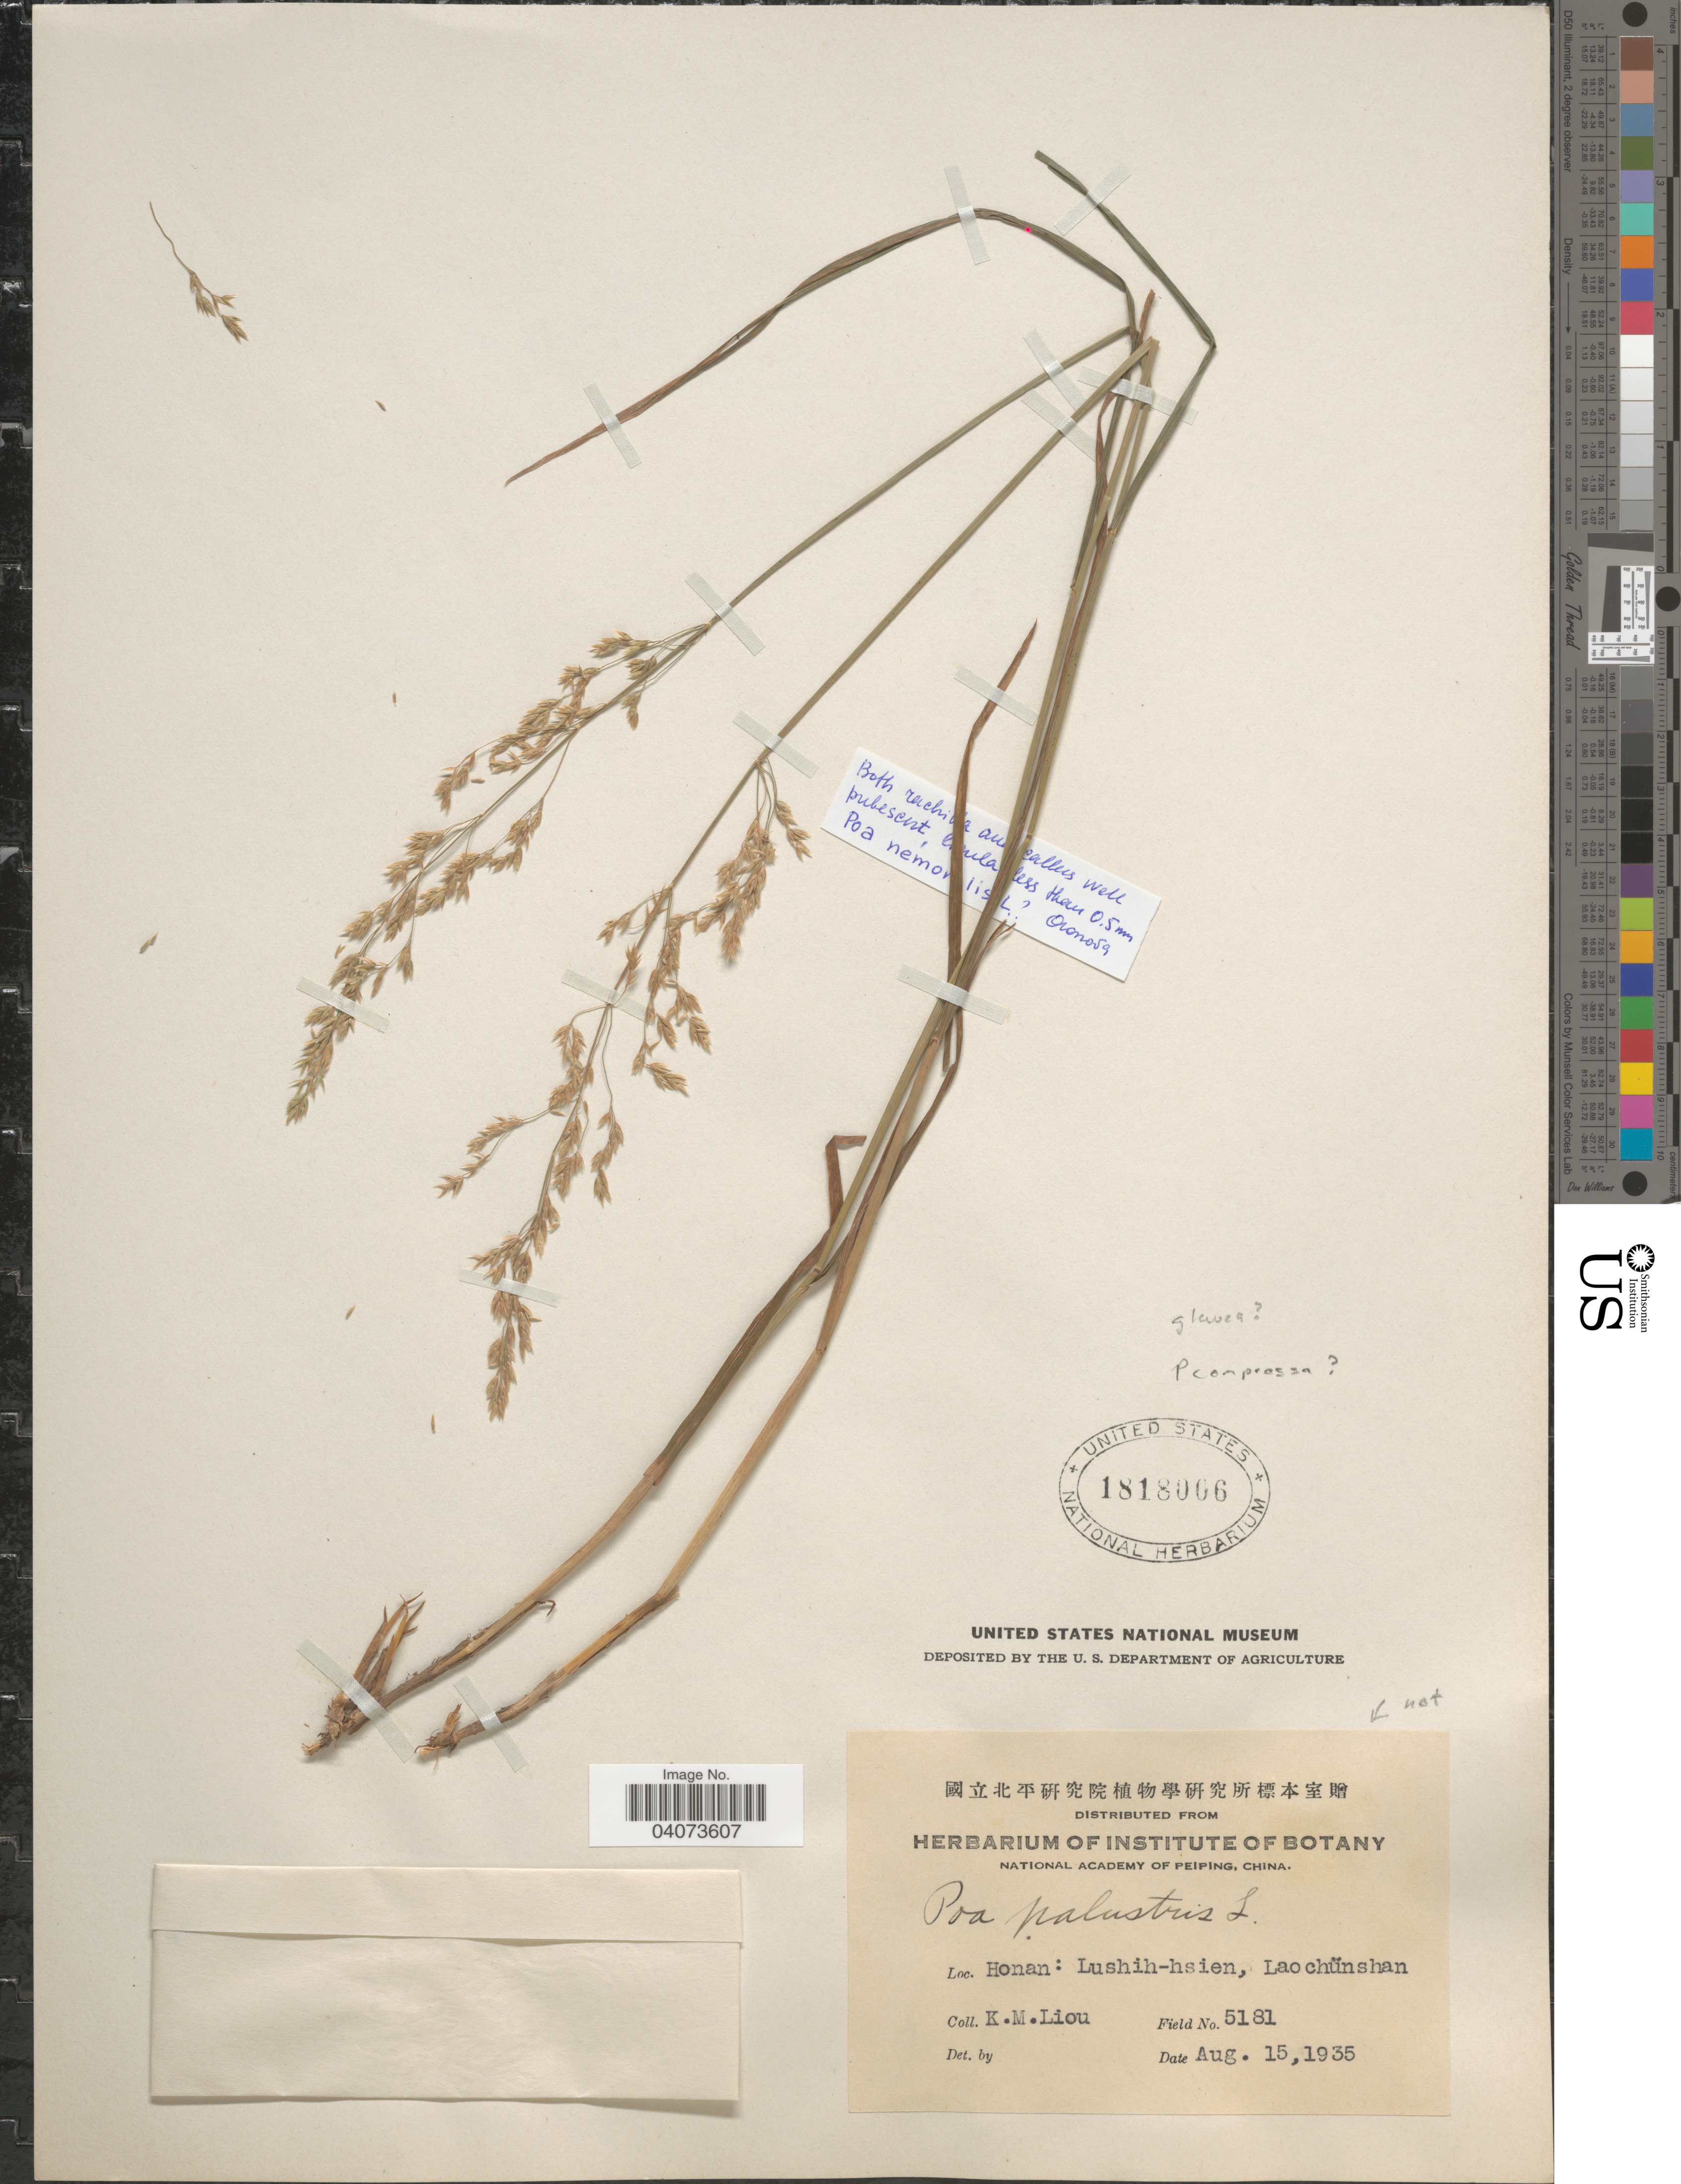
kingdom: Plantae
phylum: Tracheophyta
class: Liliopsida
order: Poales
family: Poaceae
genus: Poa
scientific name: Poa nemoralis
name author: L.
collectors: K. M. Liou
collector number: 5181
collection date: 1935-08-15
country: China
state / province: Henan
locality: Honan: Lushih-hsien, Laochünshan.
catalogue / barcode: US 1818066